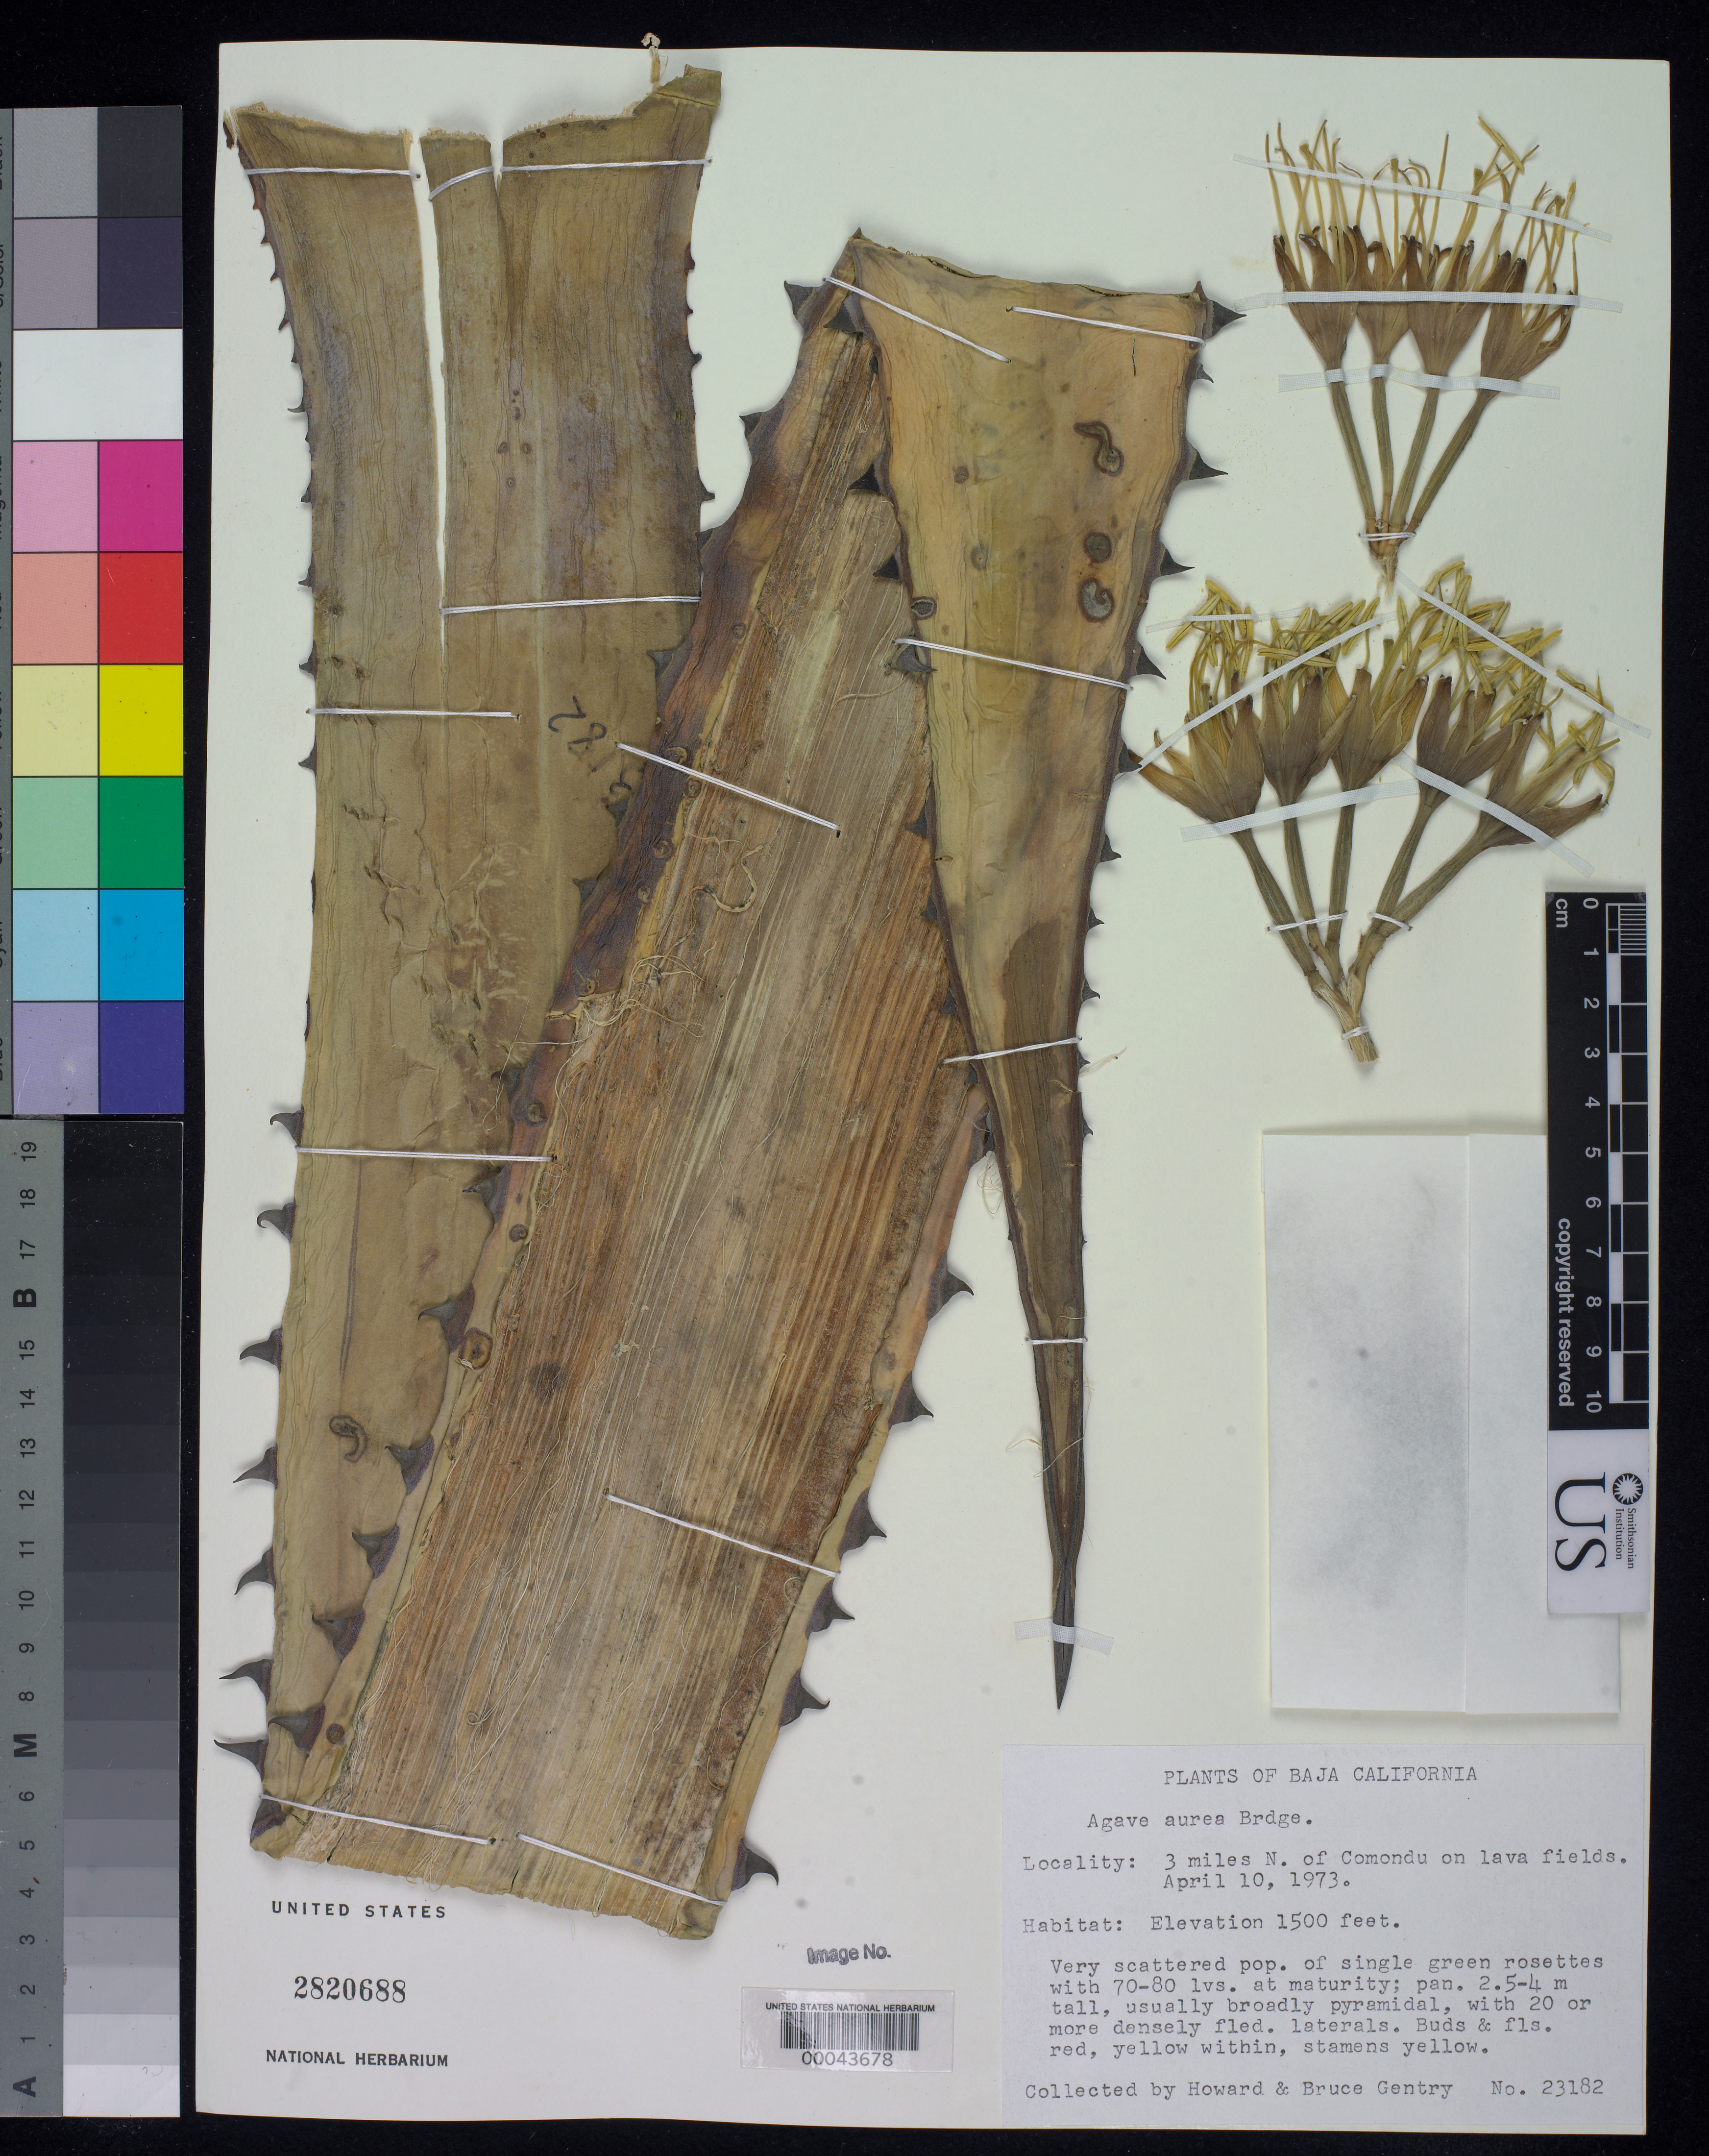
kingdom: Plantae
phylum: Tracheophyta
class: Liliopsida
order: Asparagales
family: Asparagaceae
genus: Agave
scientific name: Agave aurea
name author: Brandegee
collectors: H. S. Gentry & B. Gentry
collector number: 23182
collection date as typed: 10 Apr 1973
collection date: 1973-04-10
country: Mexico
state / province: Baja California Sur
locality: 3 mi N of Comondu on lava fields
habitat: Lava fields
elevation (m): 457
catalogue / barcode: US 2820688